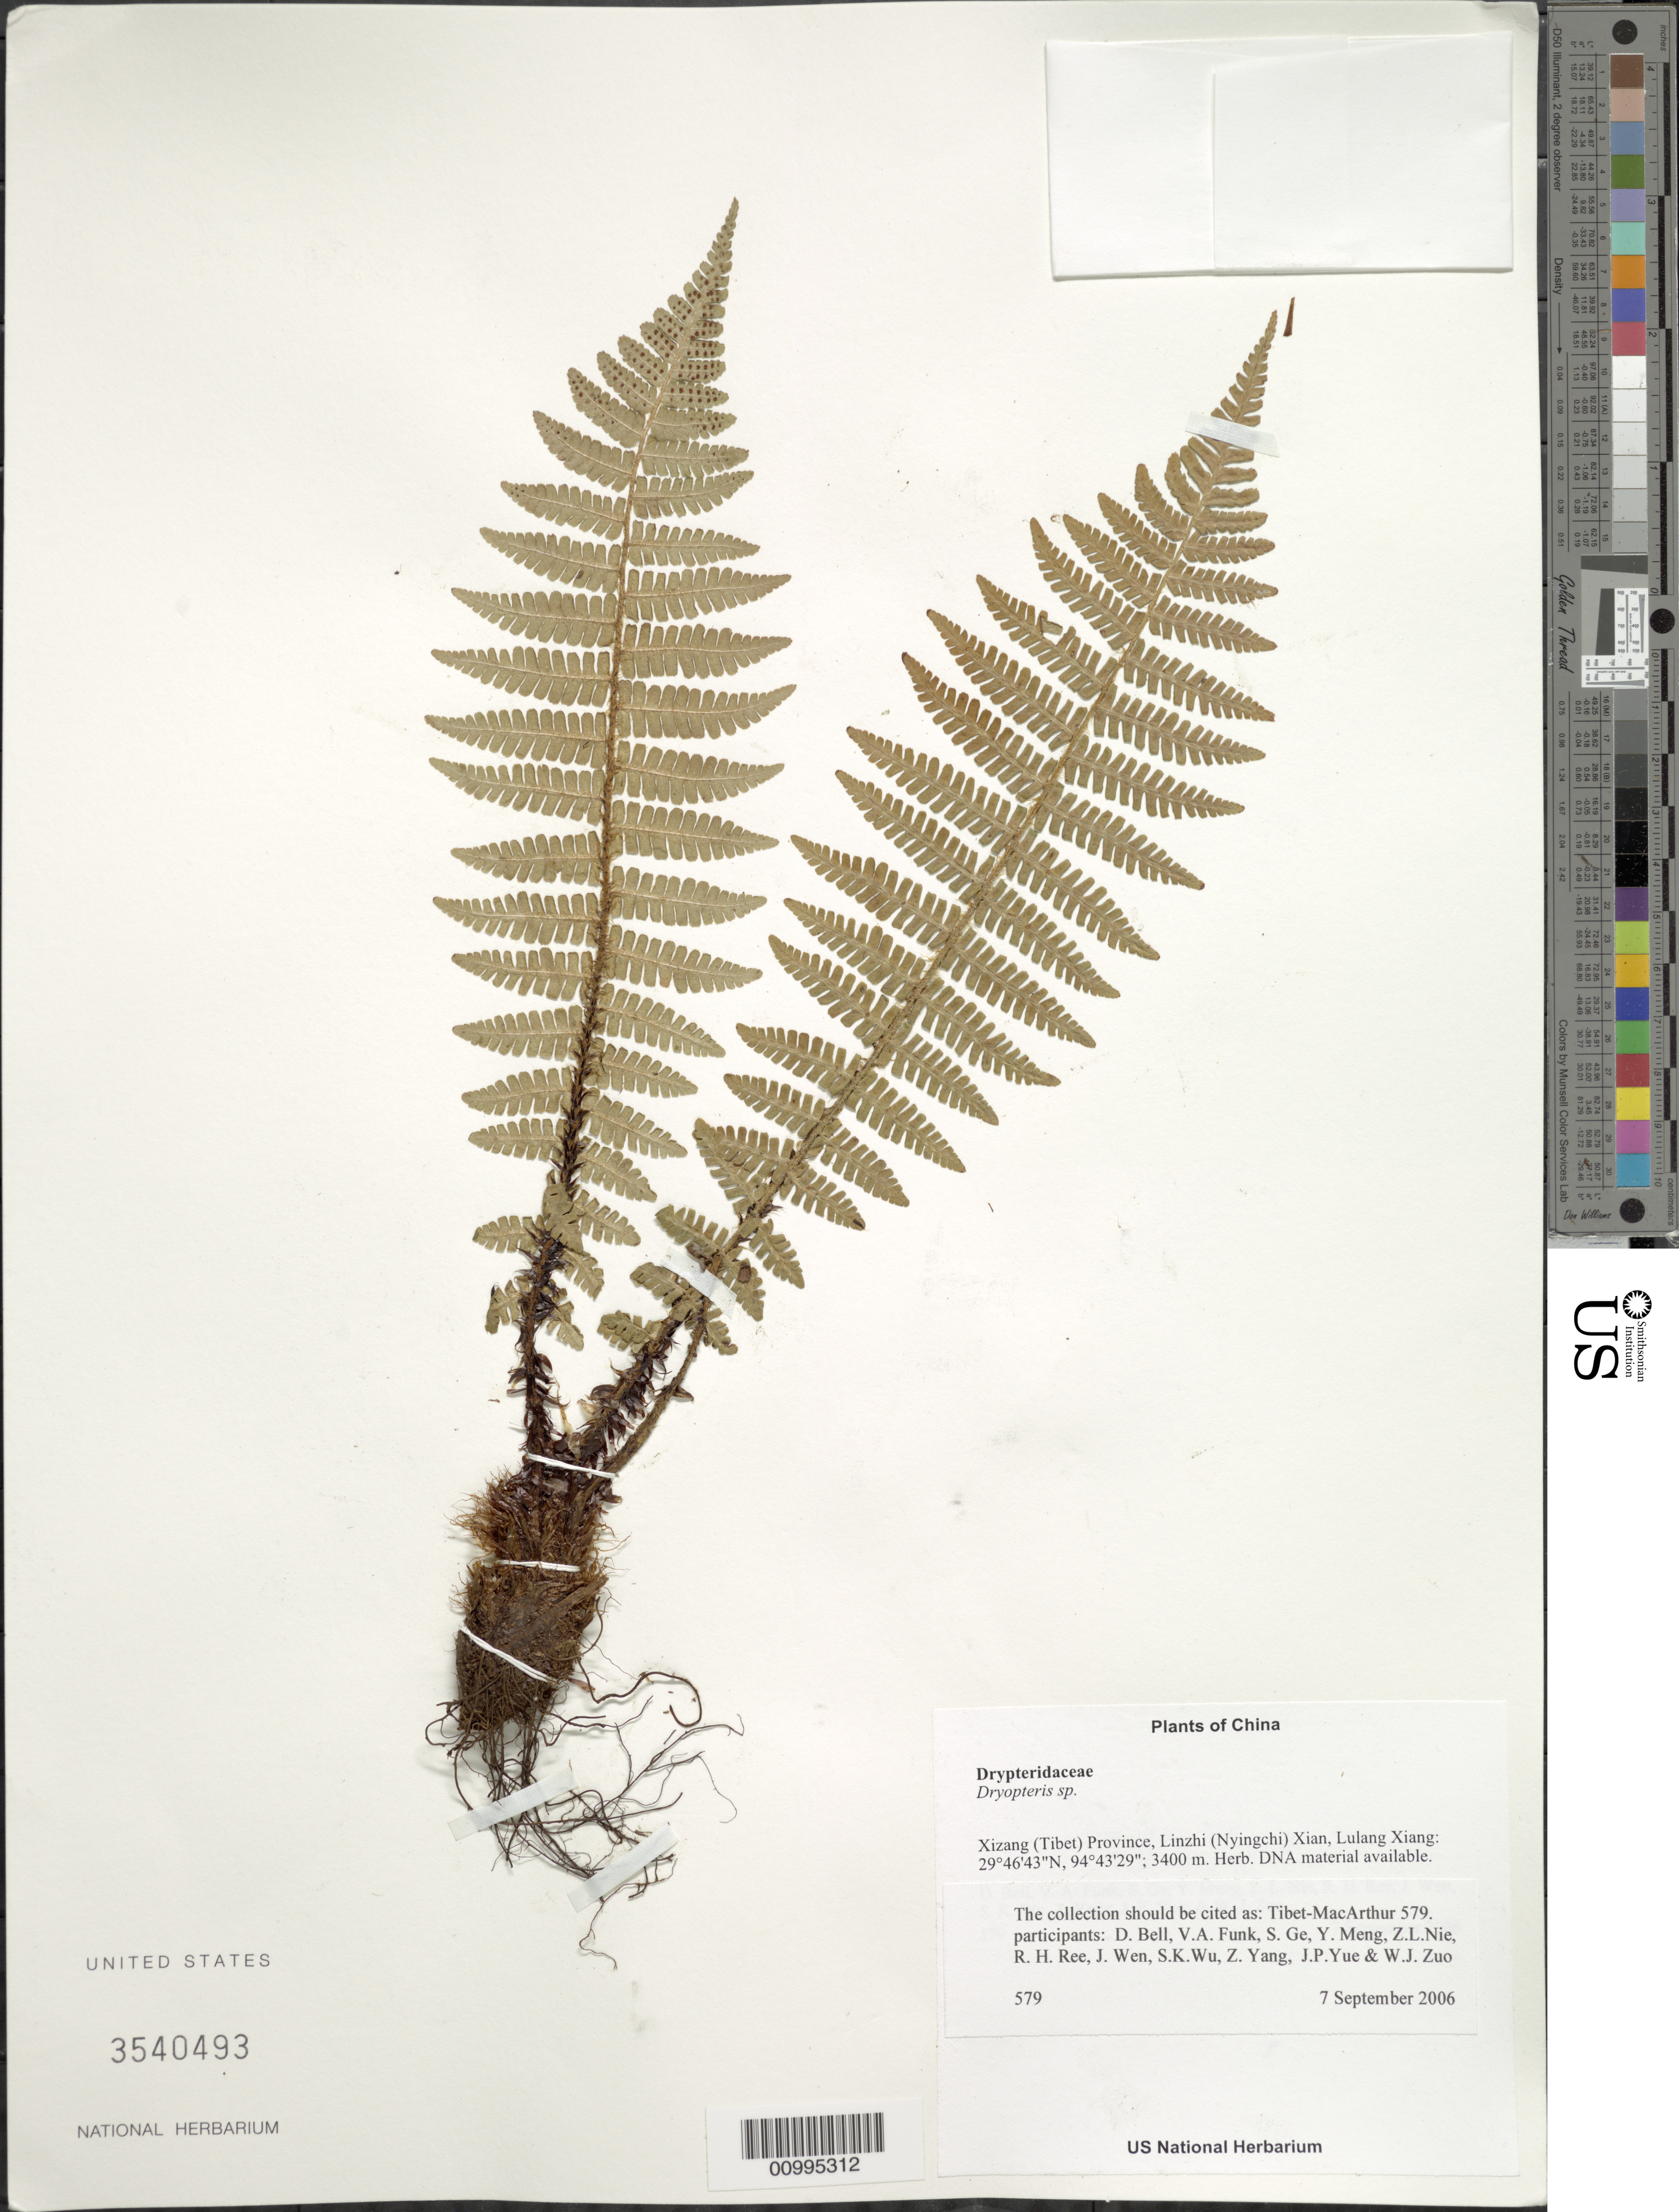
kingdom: Plantae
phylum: Tracheophyta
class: Polypodiopsida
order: Polypodiales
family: Dryopteridaceae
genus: Dryopteris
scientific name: Dryopteris sp.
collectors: Tibet-MacArthur, D. A. Bell, V. Funk, S. Ge, Y. Meng, Z. Nie, R. Ree, J. Wen, S. K. Wu, Z. Yang, J. Yue & W. Zuo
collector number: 579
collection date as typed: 07 Sep 2006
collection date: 2006-09-07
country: China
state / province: Xizang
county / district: Linzhi (Nyingchi) Xian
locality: Lulang Xiang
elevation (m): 3400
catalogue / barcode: US 3540493